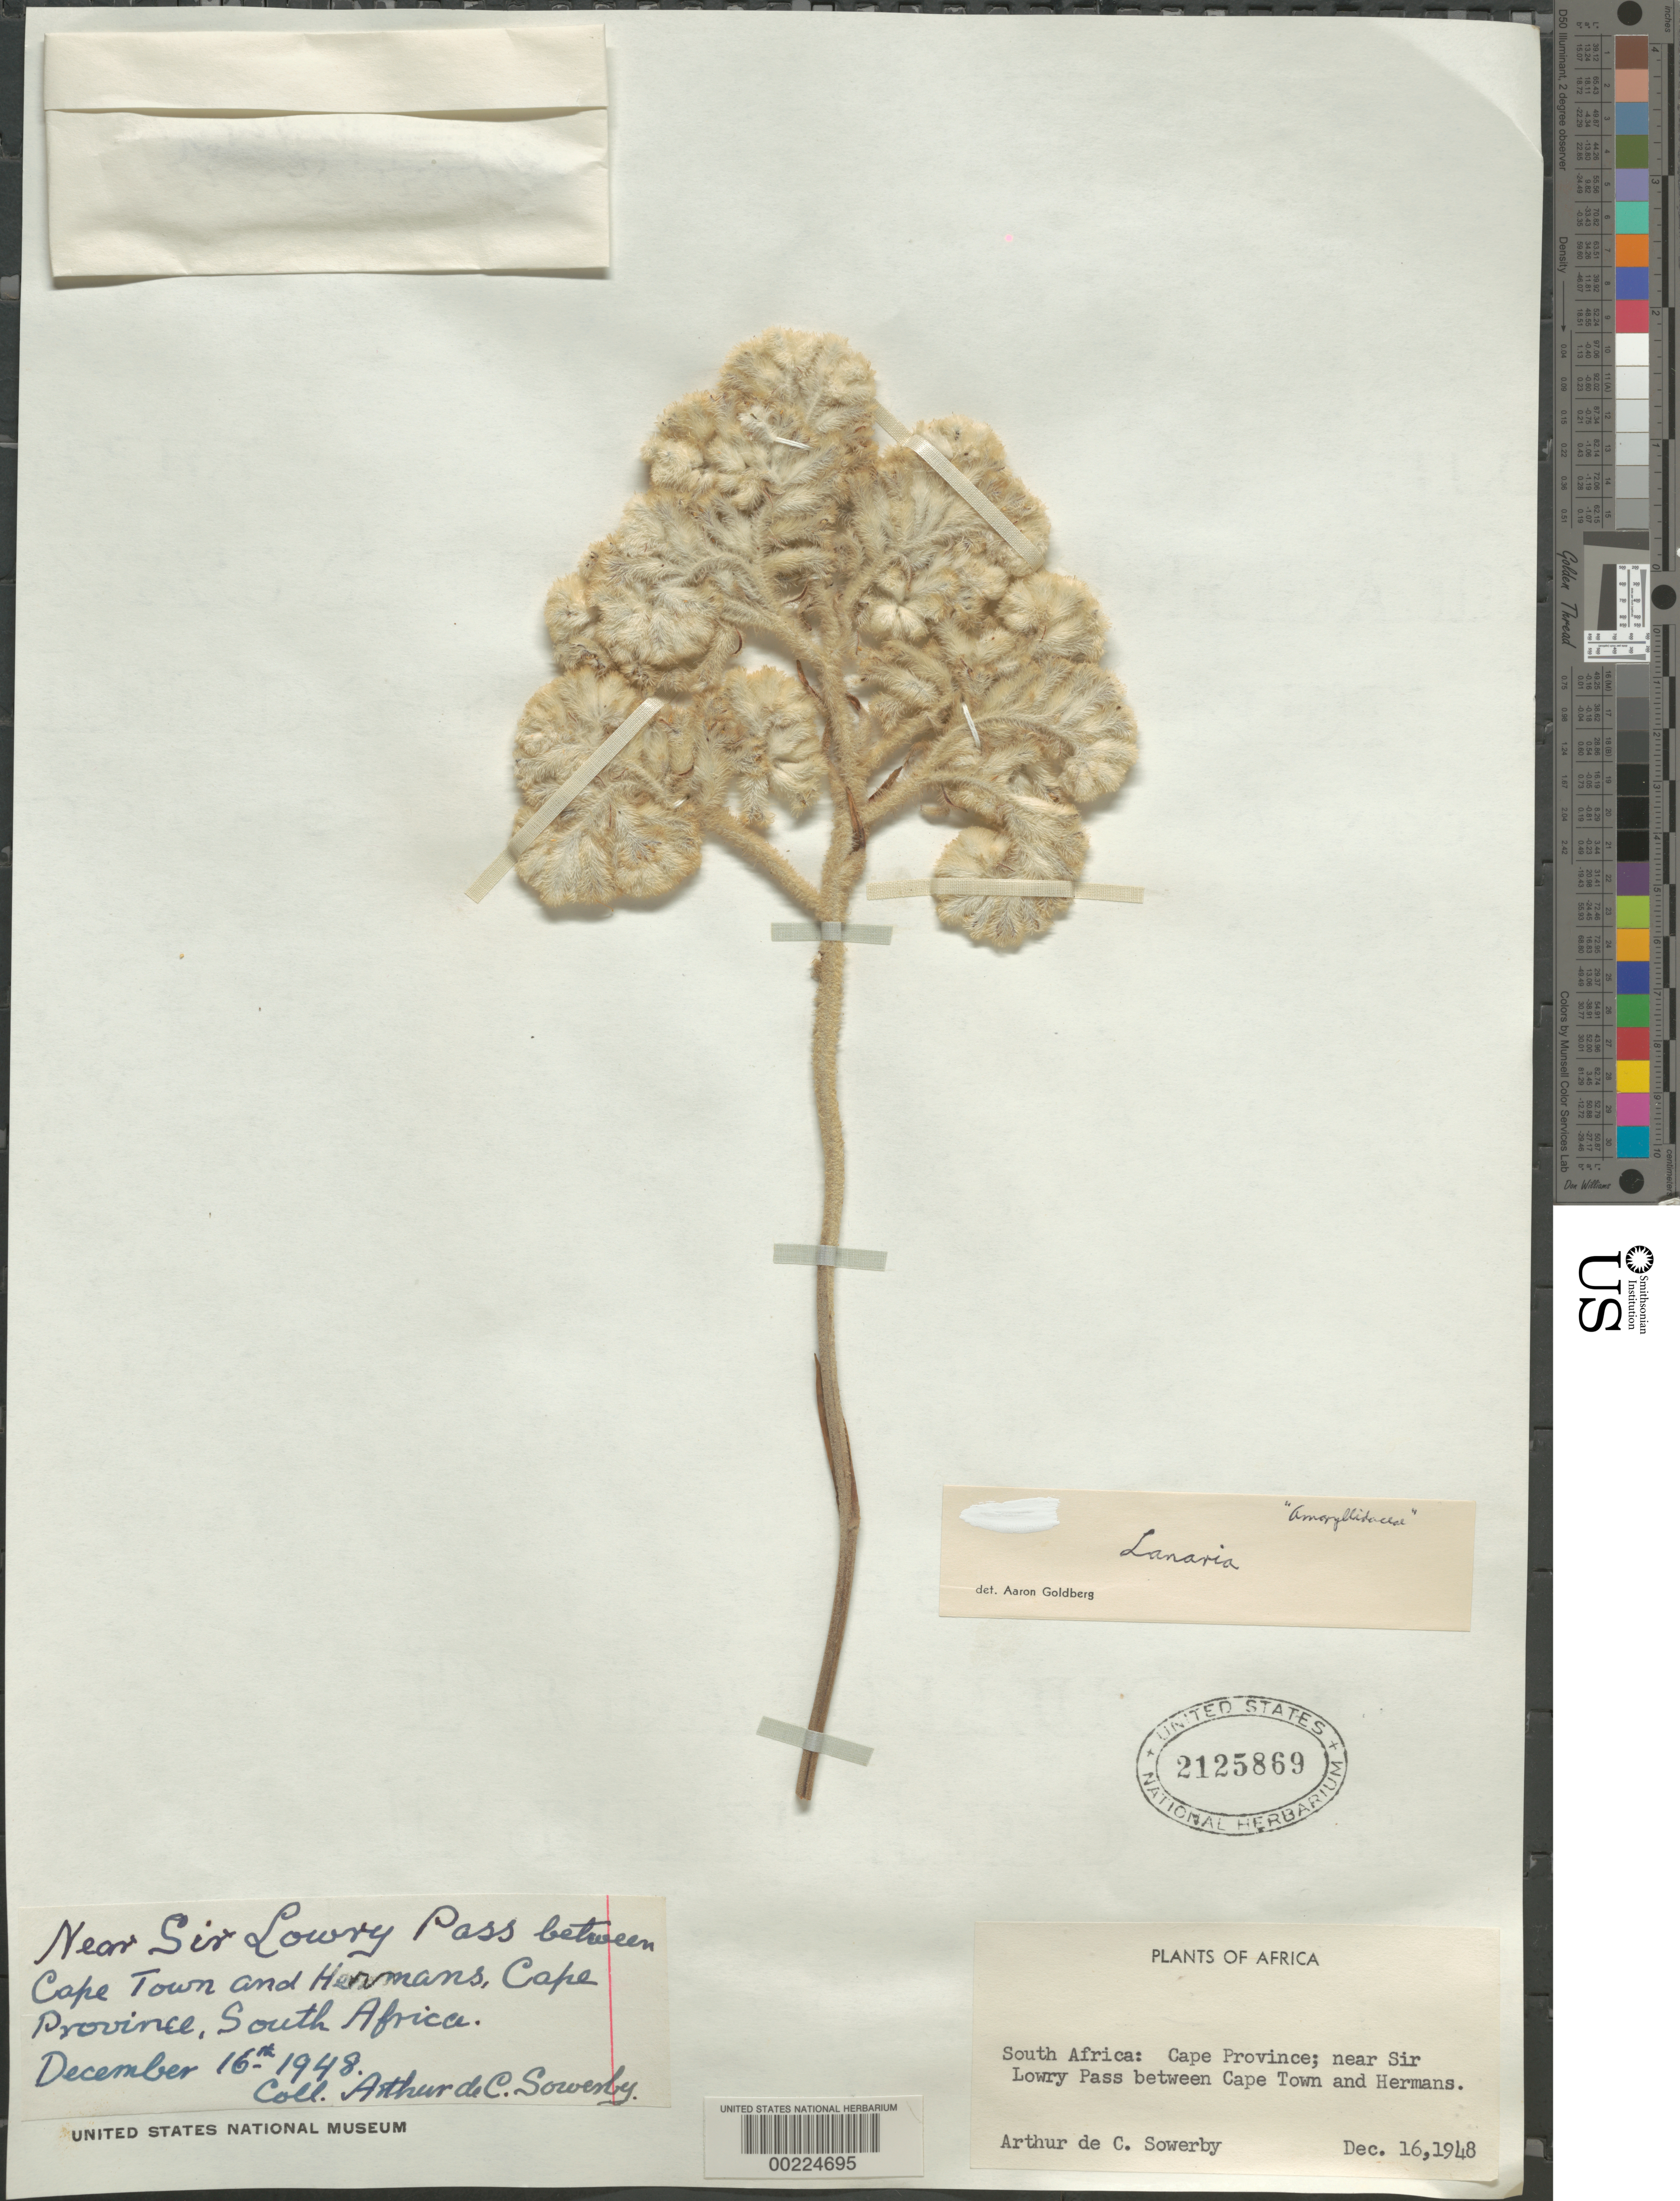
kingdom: Plantae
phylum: Tracheophyta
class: Liliopsida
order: Asparagales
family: Lanariaceae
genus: Lanaria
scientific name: Lanaria sp.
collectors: A. D. Sowerby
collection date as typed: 16 Dec 1948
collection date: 1948-12-16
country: South Africa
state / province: Western Cape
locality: Near sir lowry pass between cape town and hermanus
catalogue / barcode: US 2125869